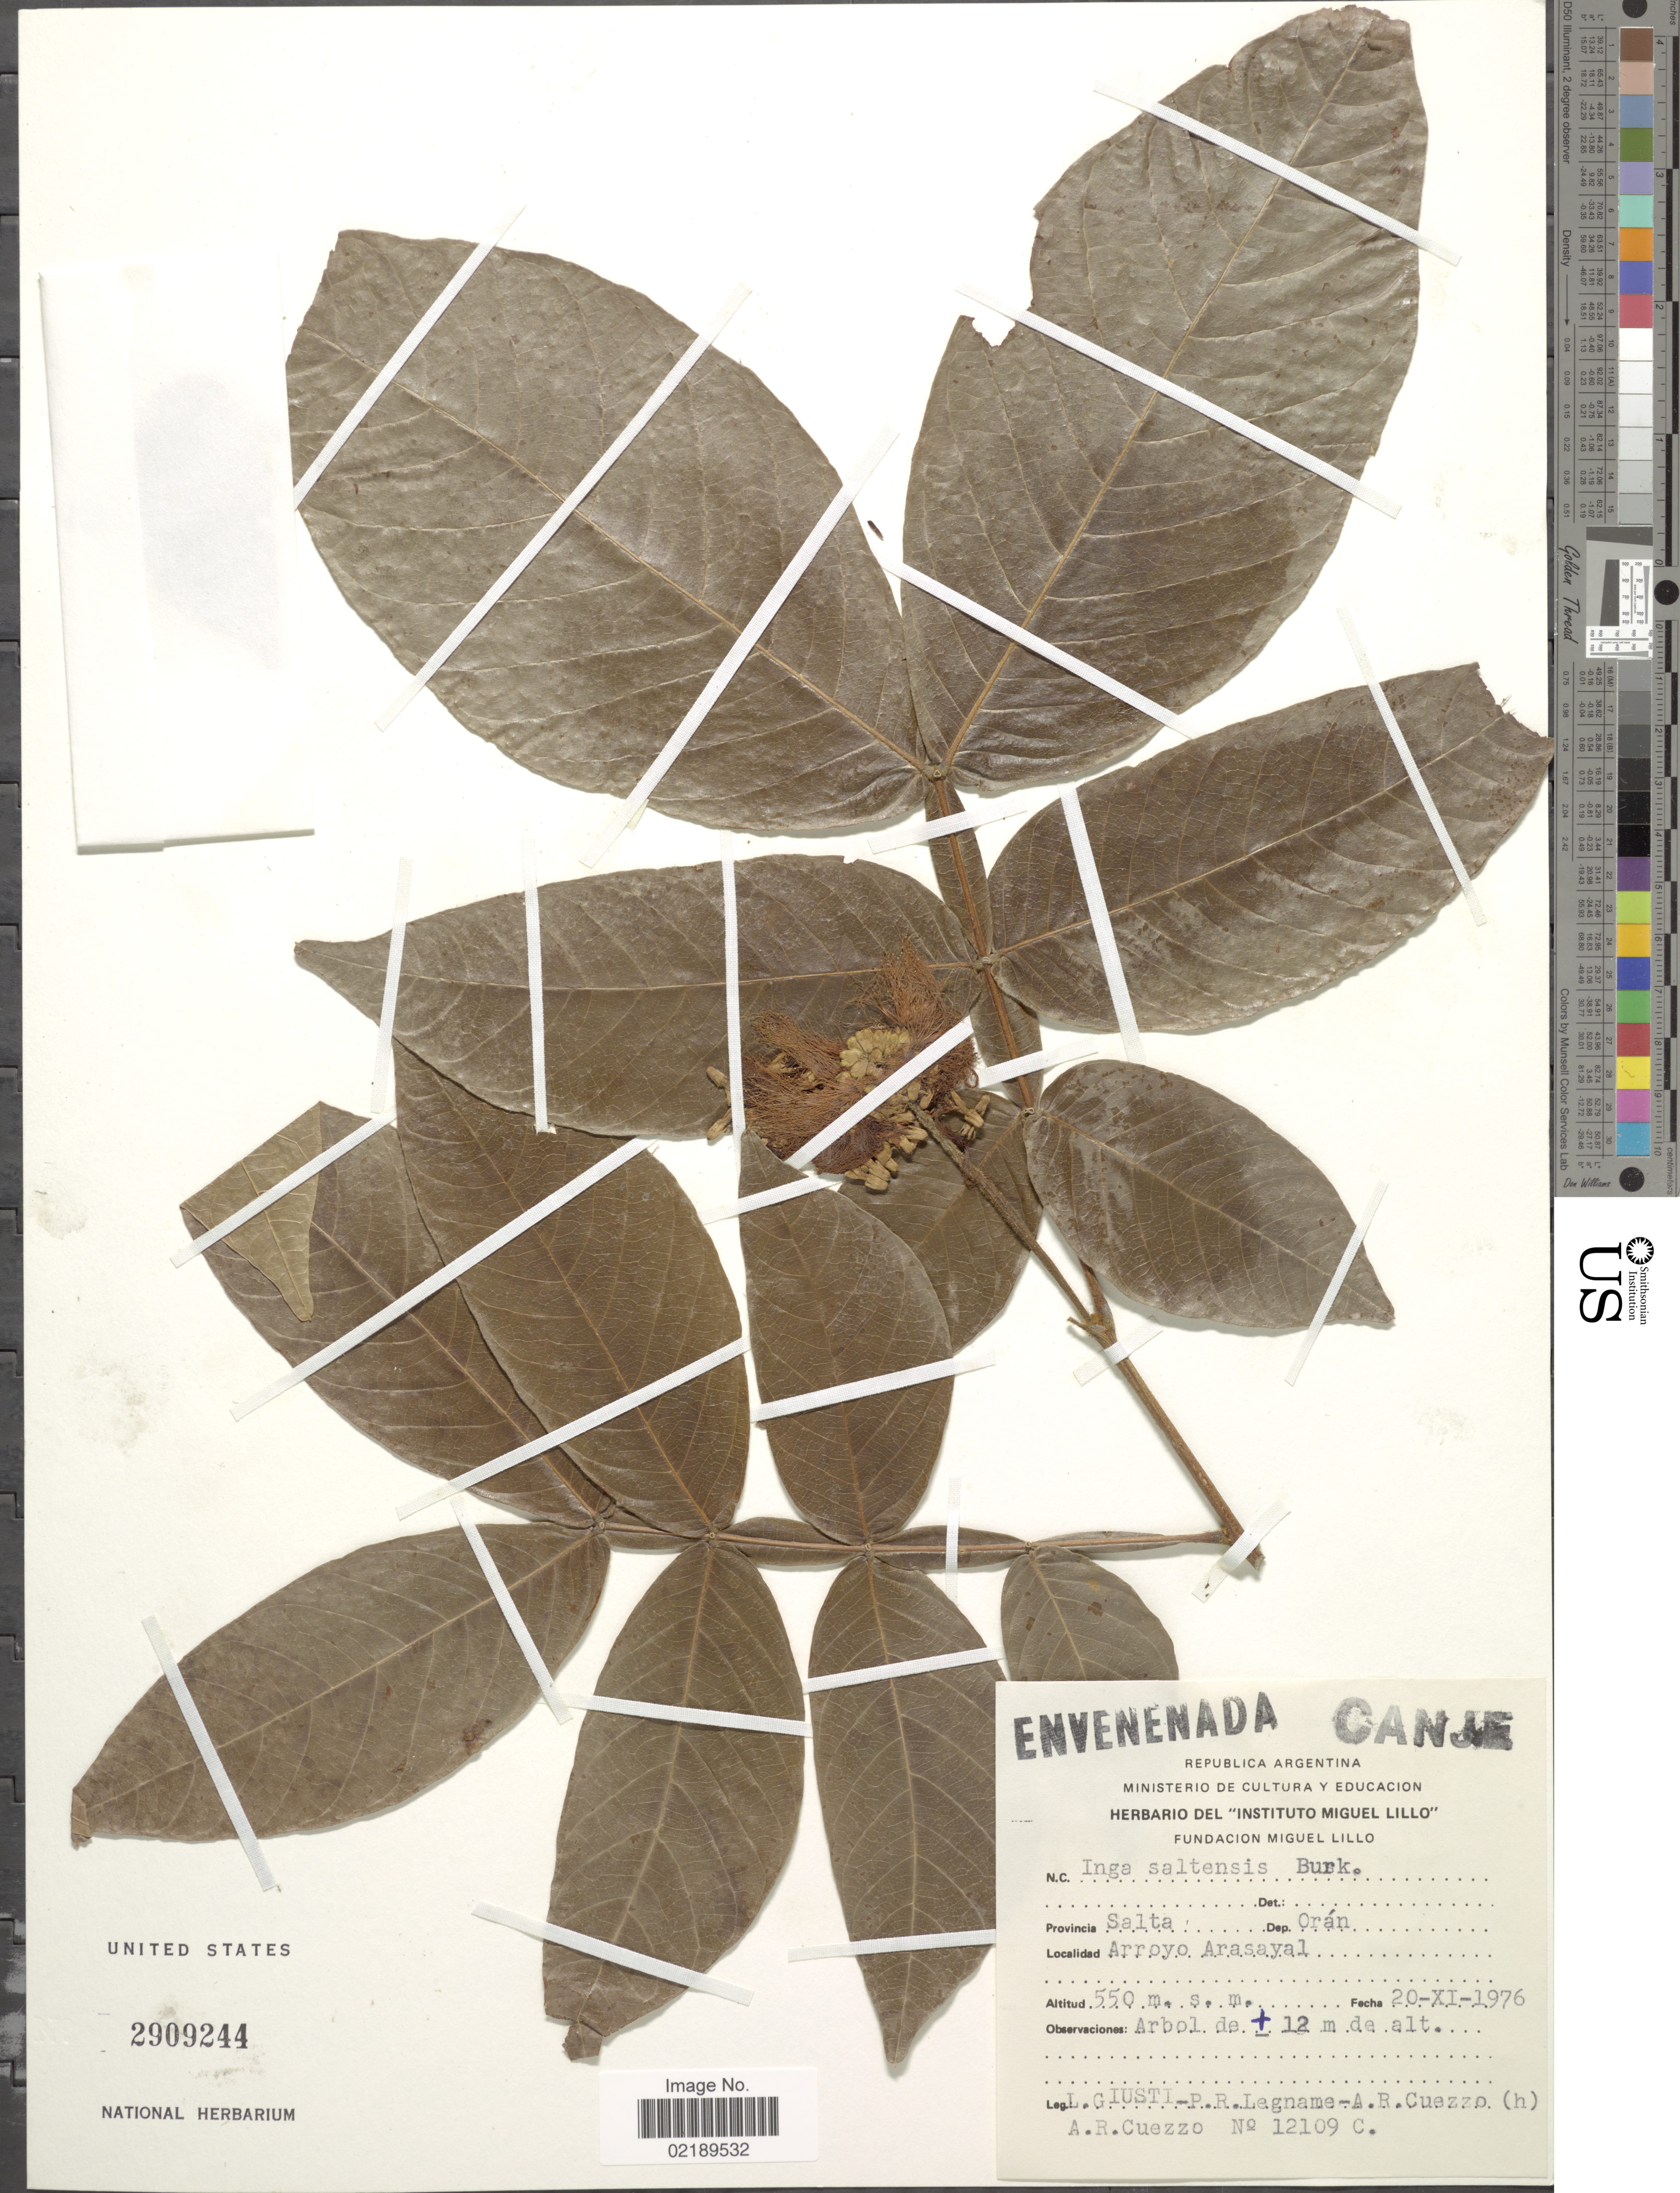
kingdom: Plantae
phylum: Tracheophyta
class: Magnoliopsida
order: Fabales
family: Fabaceae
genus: Inga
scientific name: Inga saltensis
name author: Burkart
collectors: L. Giusti, P. Lagnamo, A. Cuezzo & A. Cuezzo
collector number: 12109C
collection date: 1976-11-20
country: Argentina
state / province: Salta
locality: Dep. Oran, arroyo Arasayal.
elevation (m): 550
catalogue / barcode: US 2909244